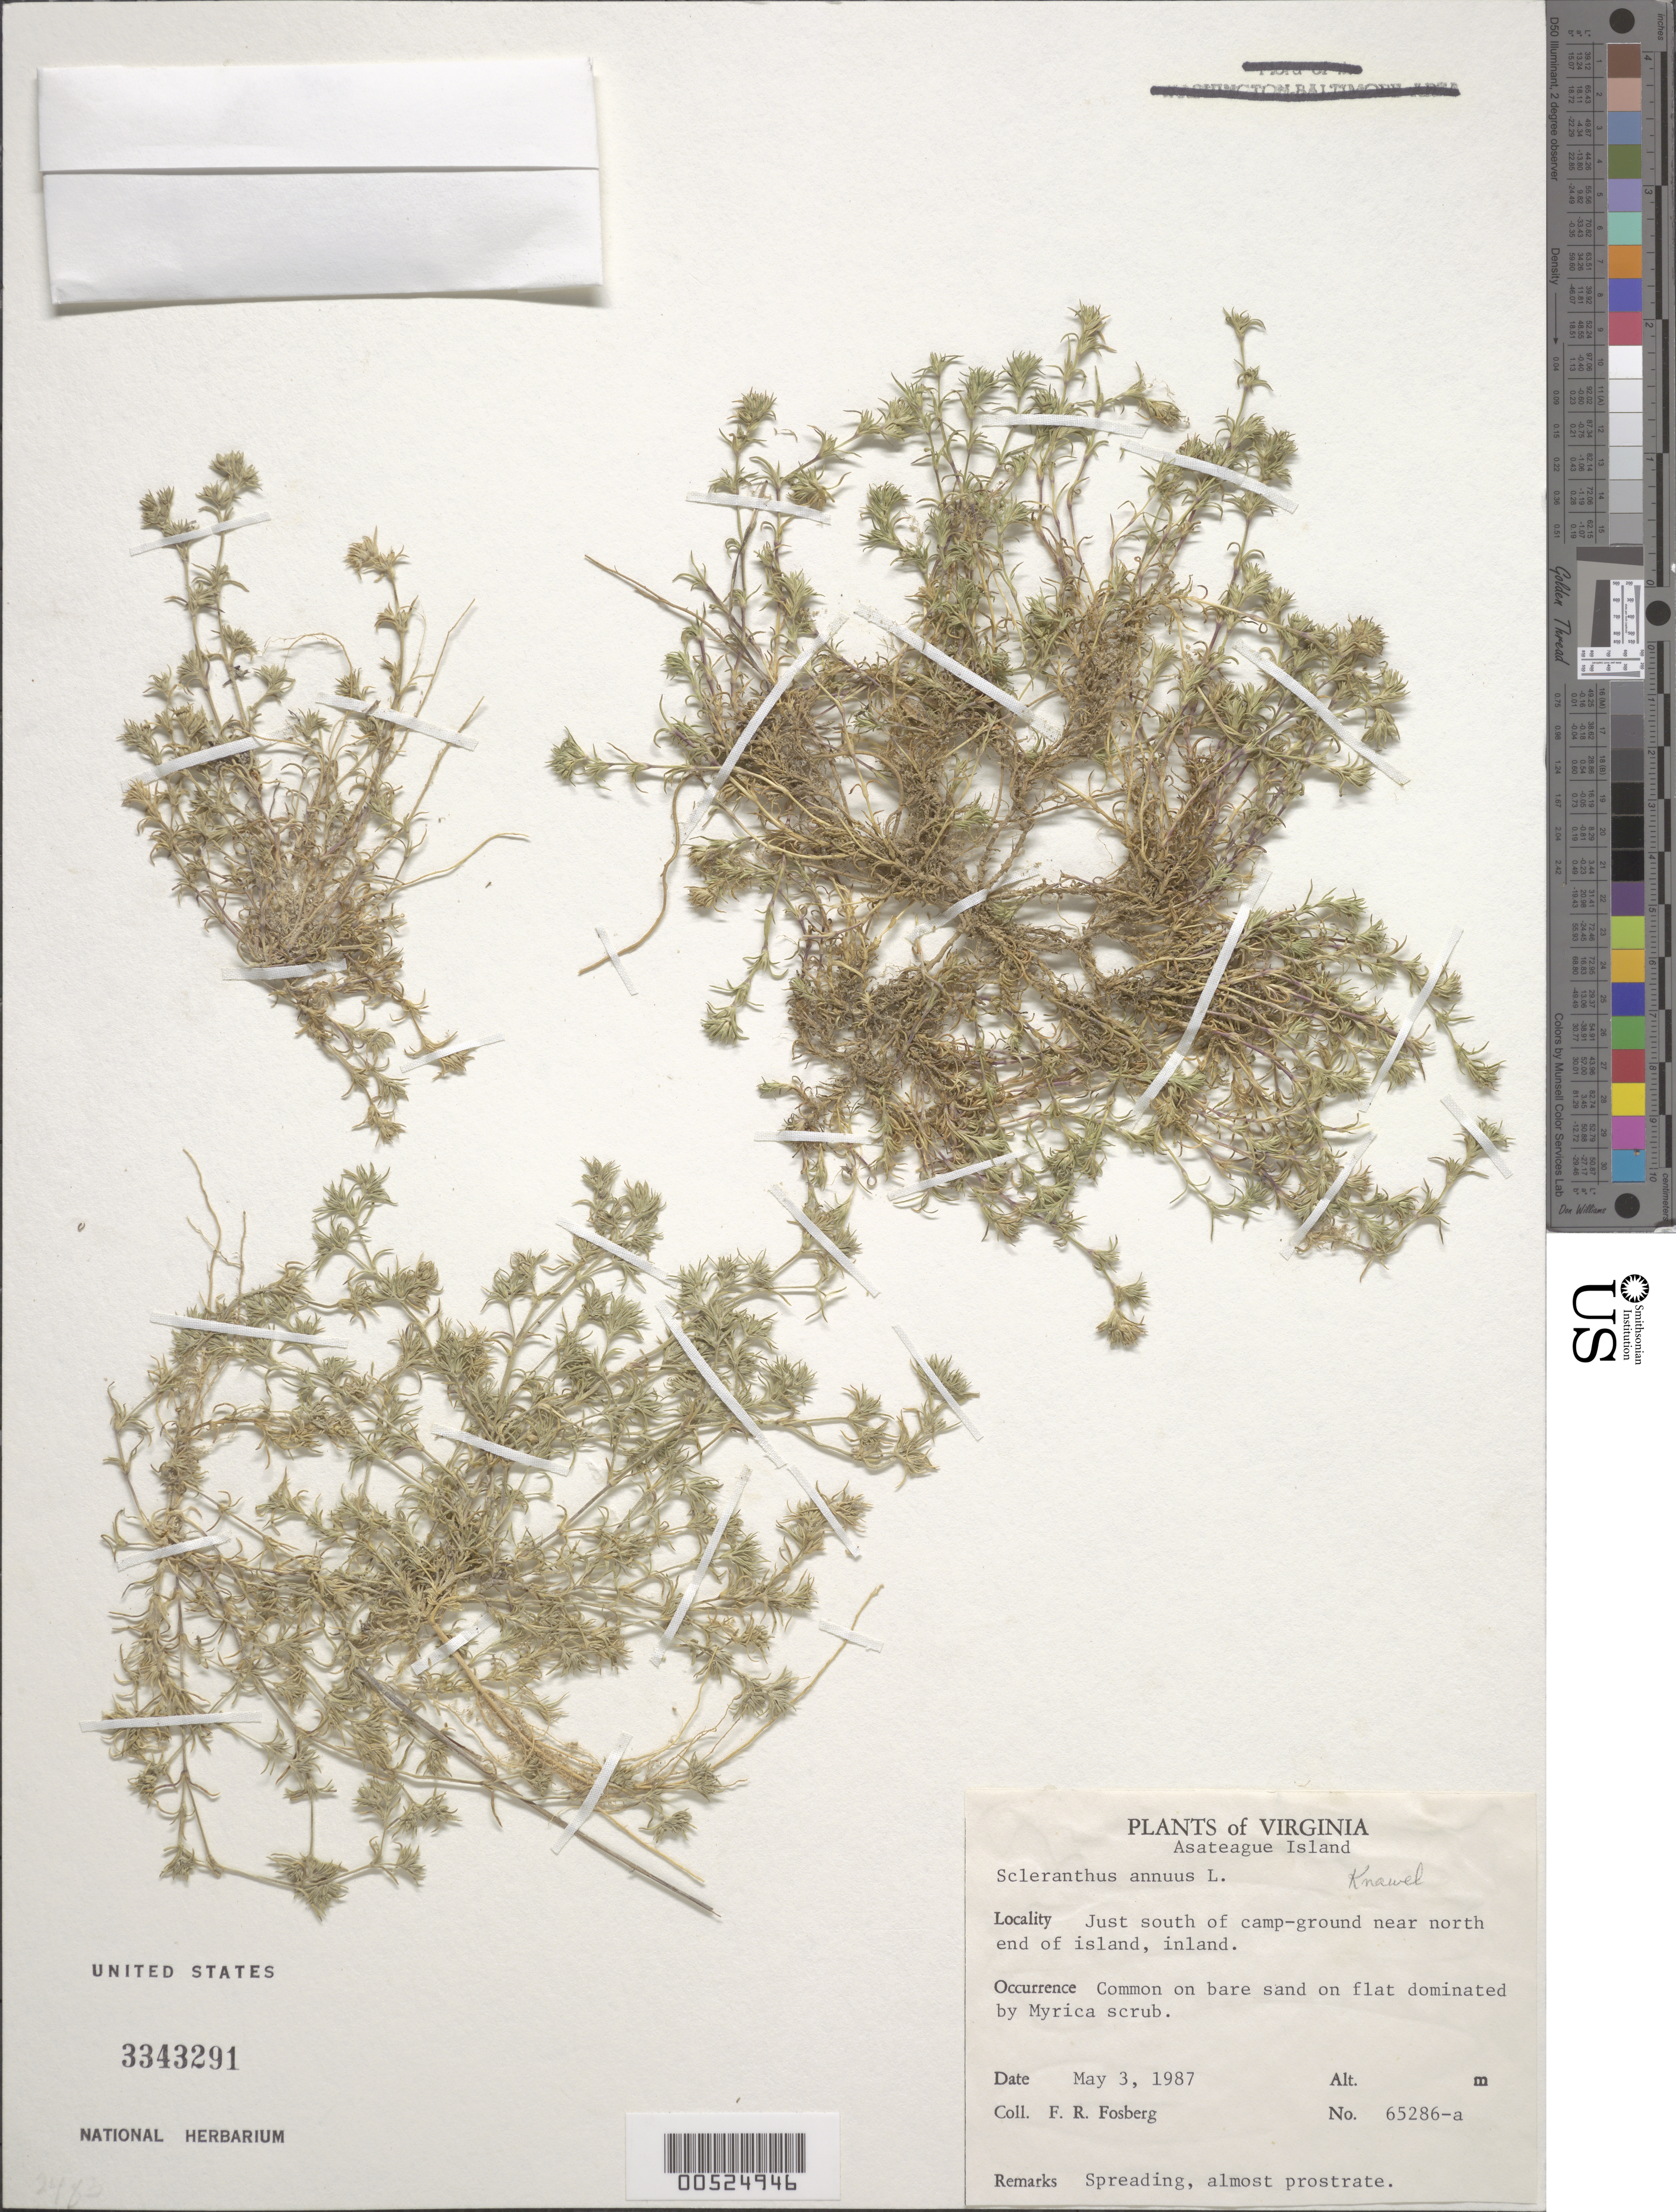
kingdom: Plantae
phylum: Tracheophyta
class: Magnoliopsida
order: Caryophyllales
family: Caryophyllaceae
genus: Scleranthus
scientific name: Scleranthus annuus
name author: L.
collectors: F. R. Fosberg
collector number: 65286-a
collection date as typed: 03 May 1987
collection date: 1987-05-03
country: United States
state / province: Virginia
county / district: Accomack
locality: Assateague I., just S of campground near N end of island.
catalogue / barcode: US 3343291